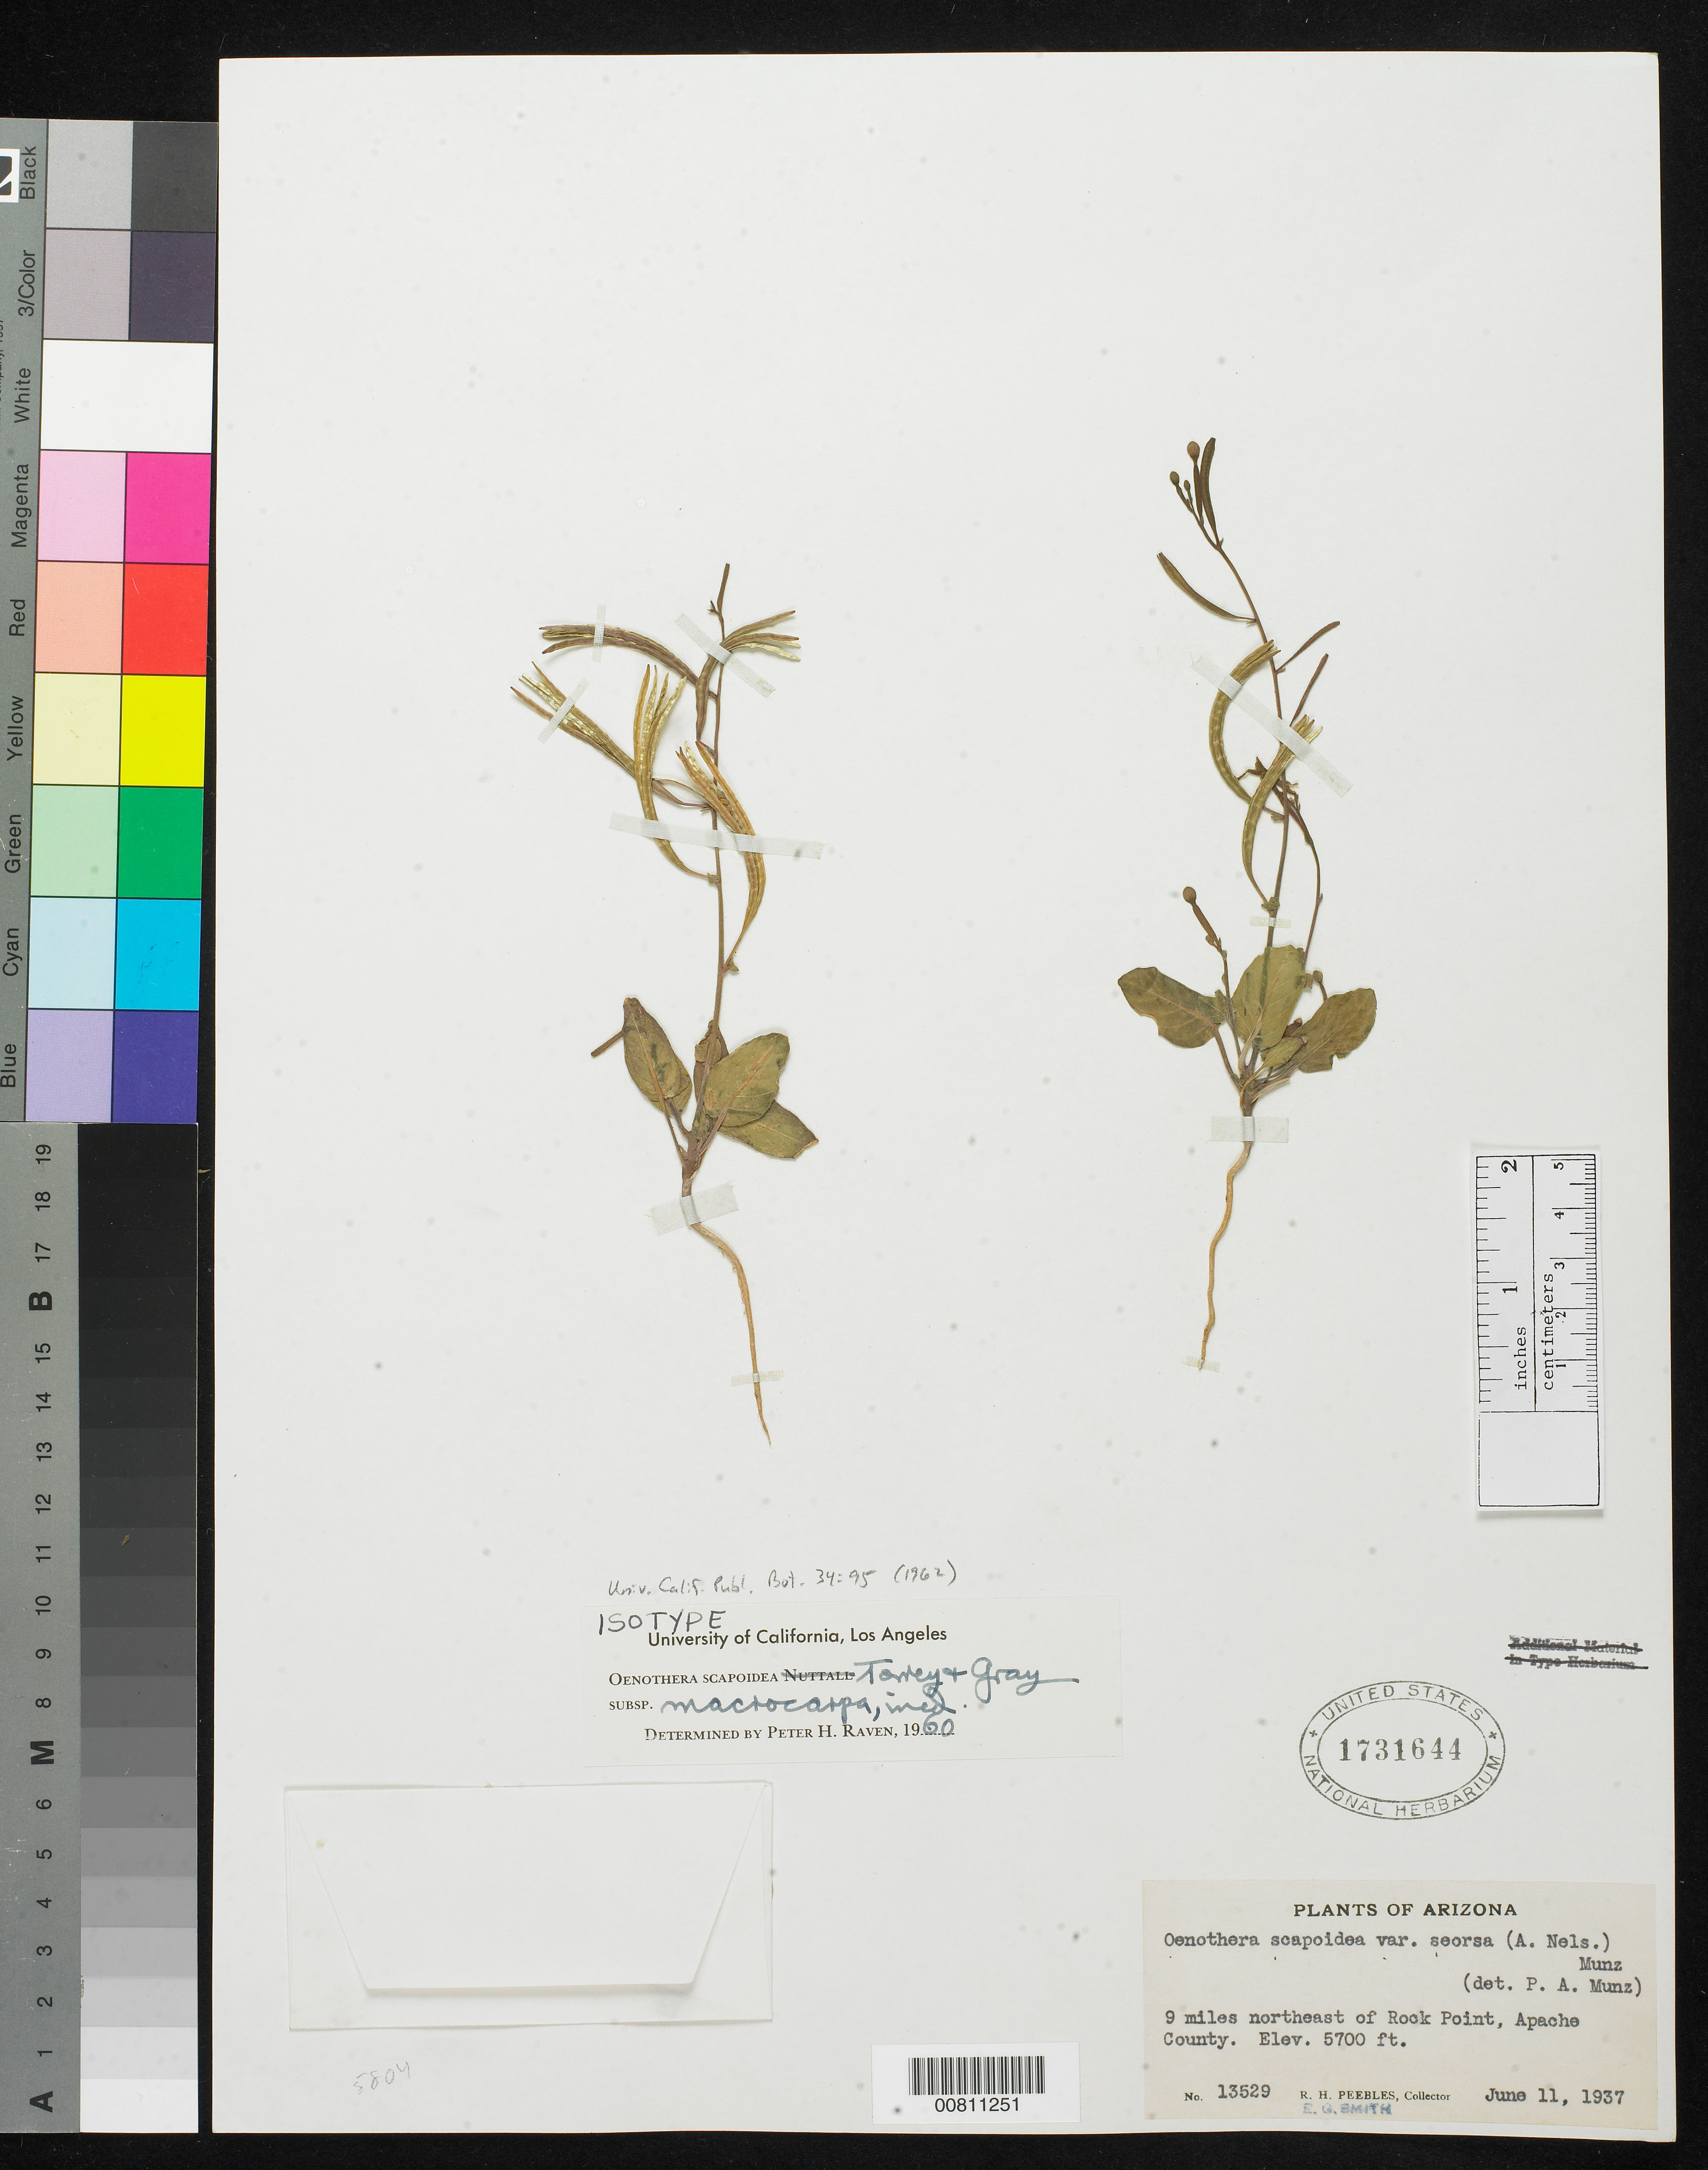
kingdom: Plantae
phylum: Tracheophyta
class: Magnoliopsida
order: Myrtales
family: Onagraceae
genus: Oenothera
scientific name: Oenothera scapoidea subsp. macrocarpa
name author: P.H. Raven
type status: Isotype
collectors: R. H. Peebles & E. G. Smith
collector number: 13529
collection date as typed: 11 Jun 1937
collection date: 1937-06-11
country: United States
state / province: Arizona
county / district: Apache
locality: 9 miles northeast of Rock Point, Apache County.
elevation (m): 1737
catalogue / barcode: US 1731644